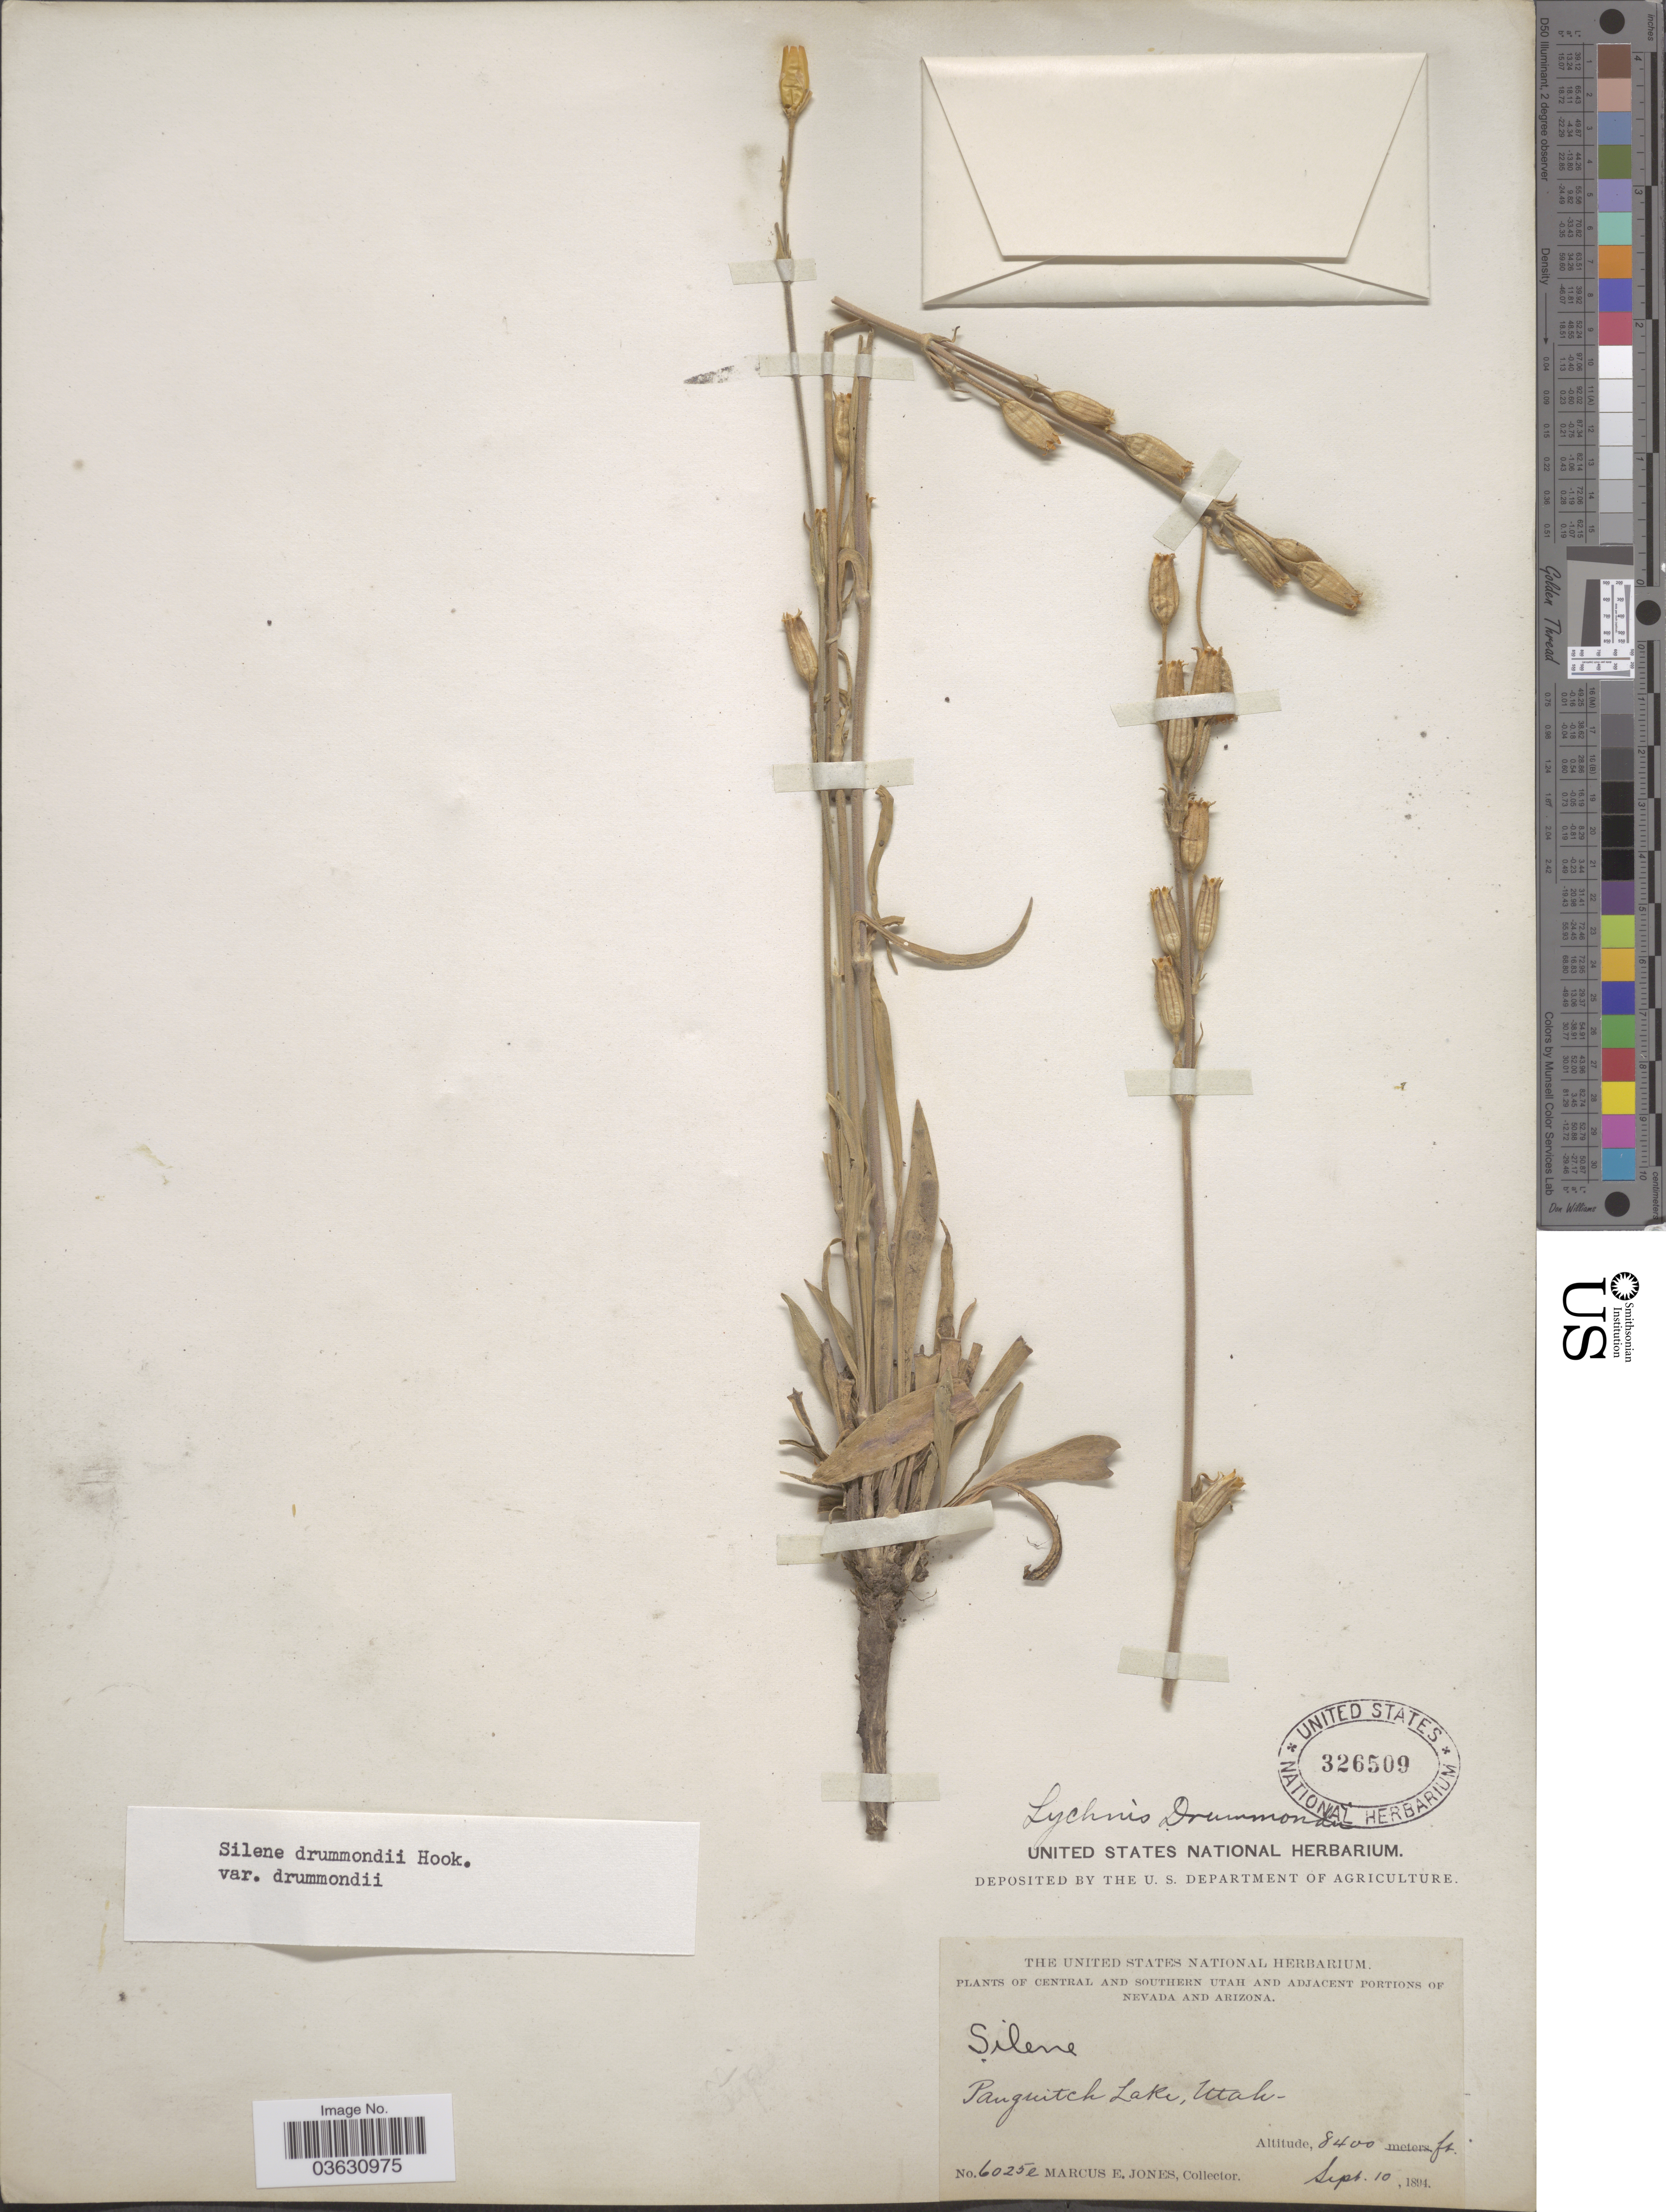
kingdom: Plantae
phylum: Tracheophyta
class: Magnoliopsida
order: Caryophyllales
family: Caryophyllaceae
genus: Silene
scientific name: Silene drummondii var. drummondii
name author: Hook.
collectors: M. E. Jones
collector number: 6025e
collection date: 1894-09-10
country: United States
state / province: Utah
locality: Central and Southern Utah. Panguitch Lake.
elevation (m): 2560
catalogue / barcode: US 326509